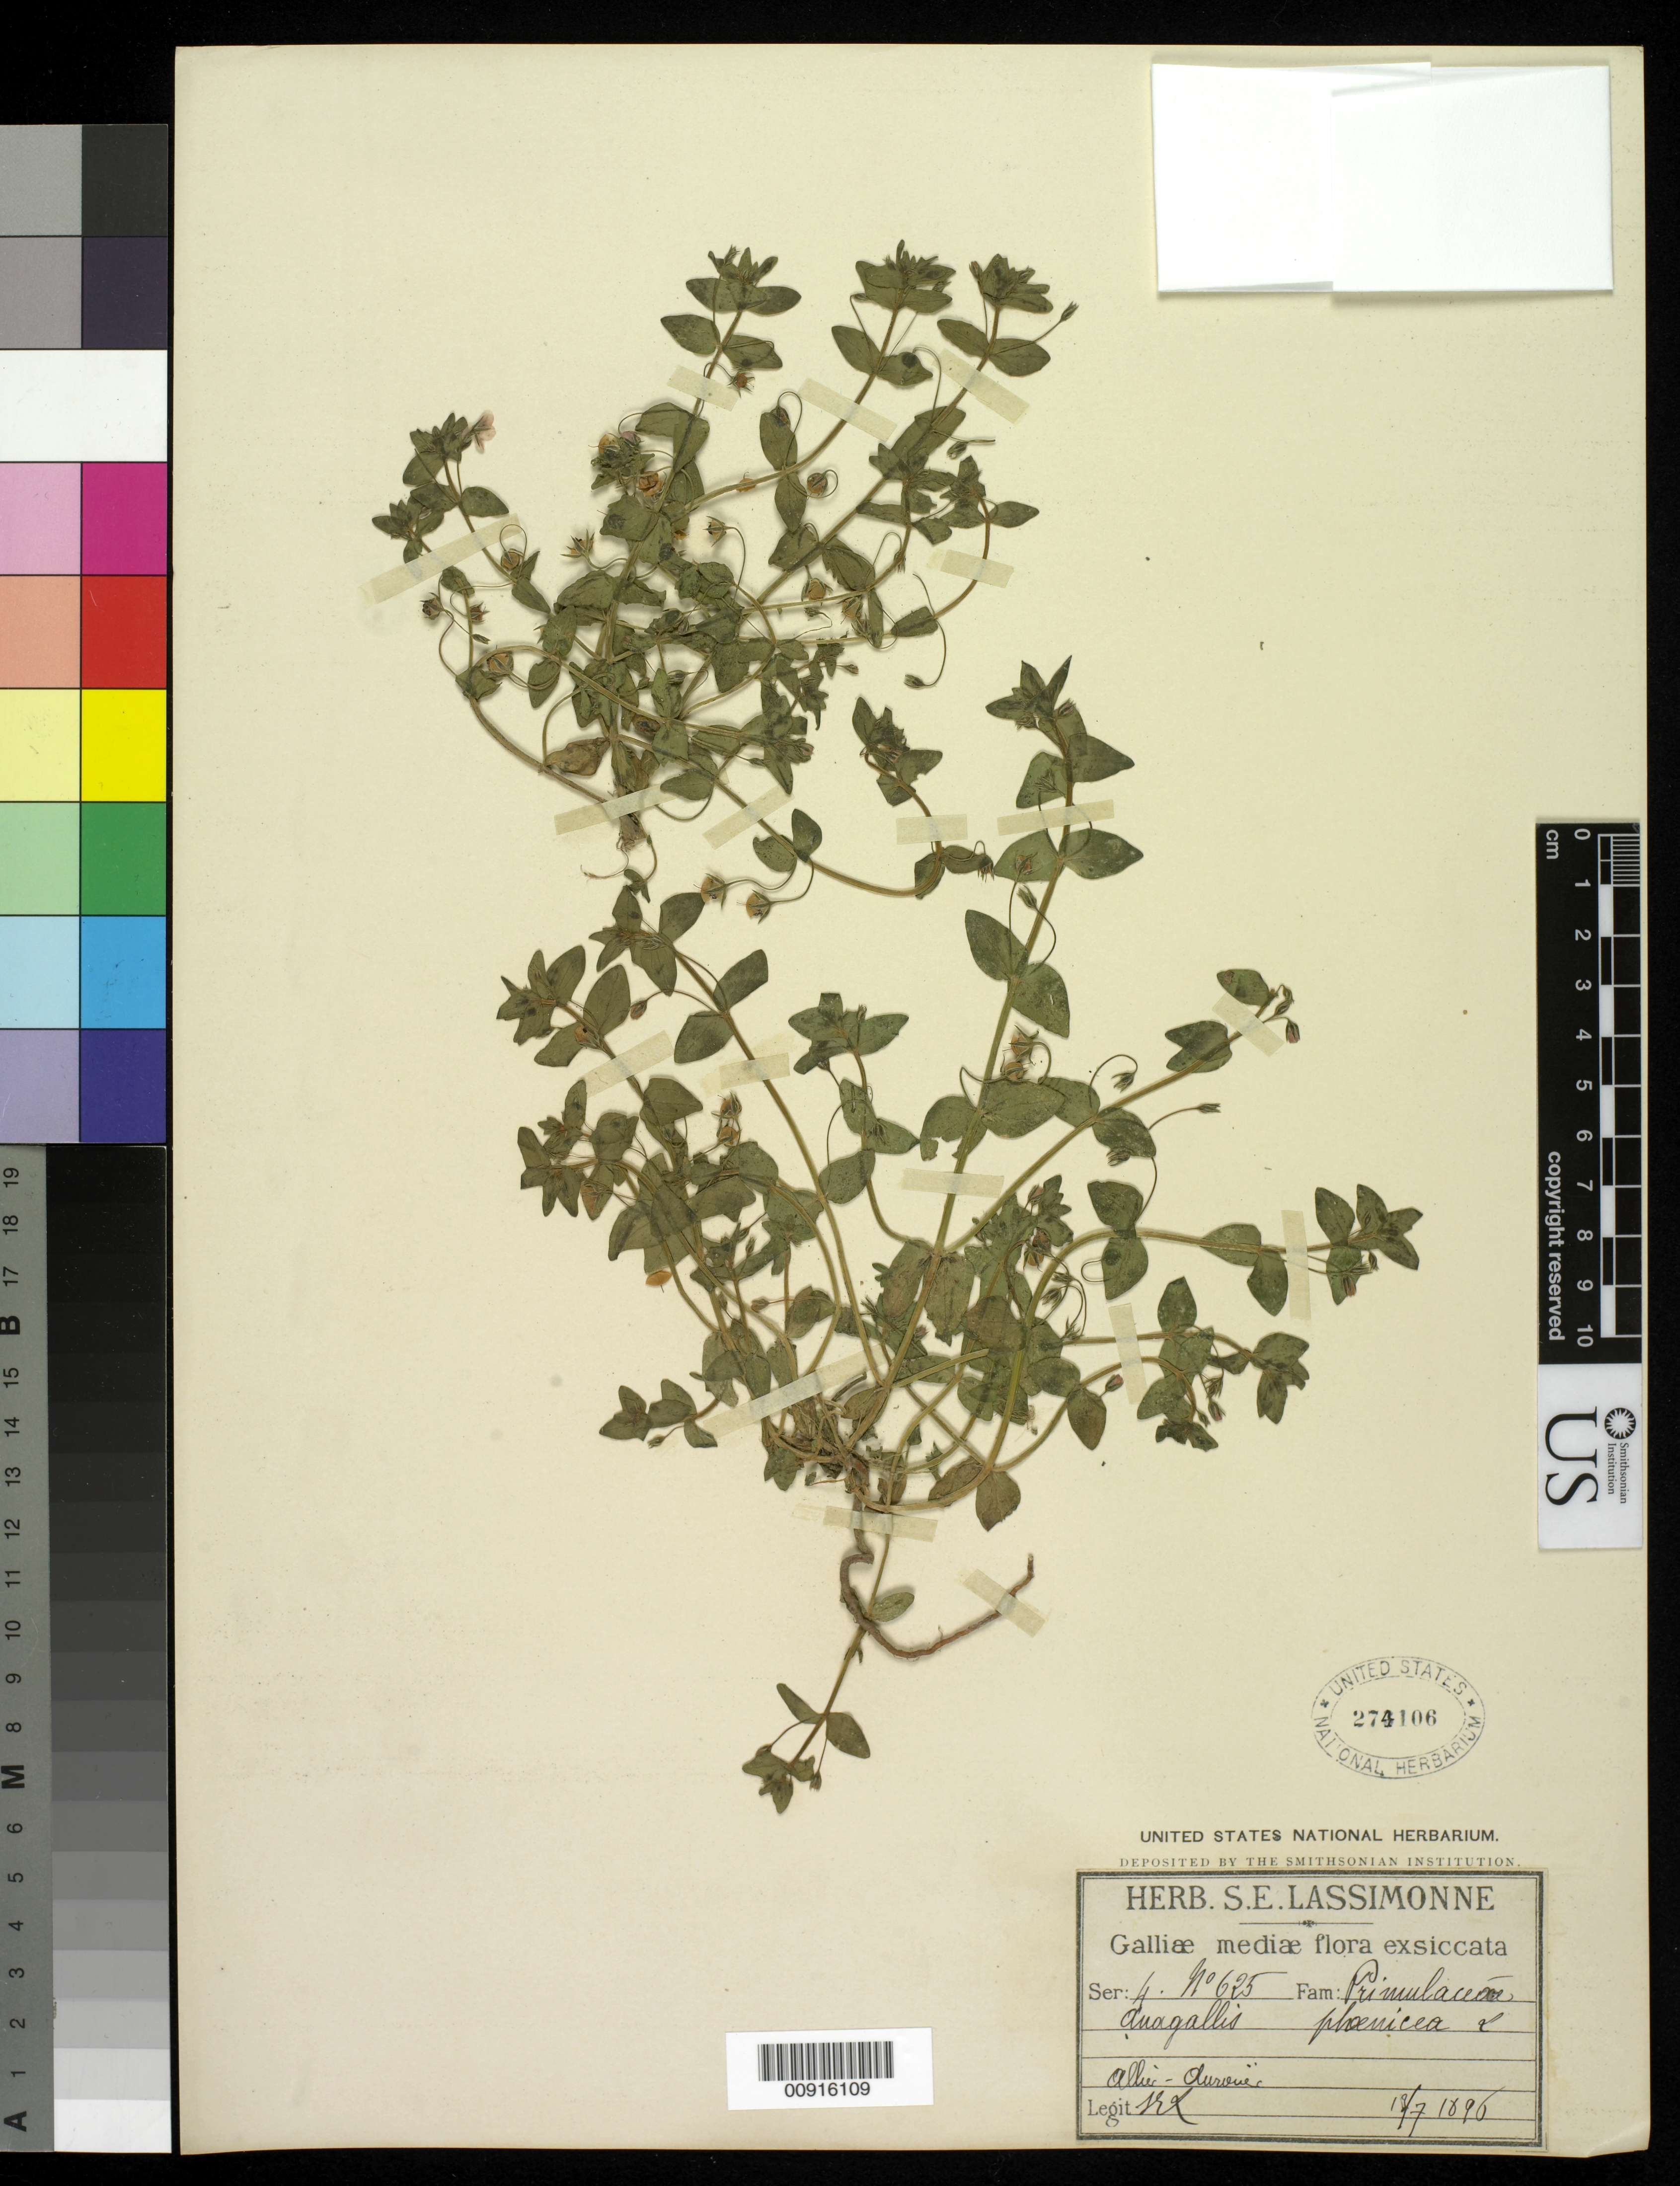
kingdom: Plantae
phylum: Tracheophyta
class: Magnoliopsida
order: Ericales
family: Primulaceae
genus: Anagallis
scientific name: Anagallis phoenicea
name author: Scop.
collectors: S. Lassimonne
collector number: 625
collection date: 1896-07-12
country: France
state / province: Auvergne-Rhône-Alpes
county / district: Allier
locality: Allier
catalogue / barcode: US 274106